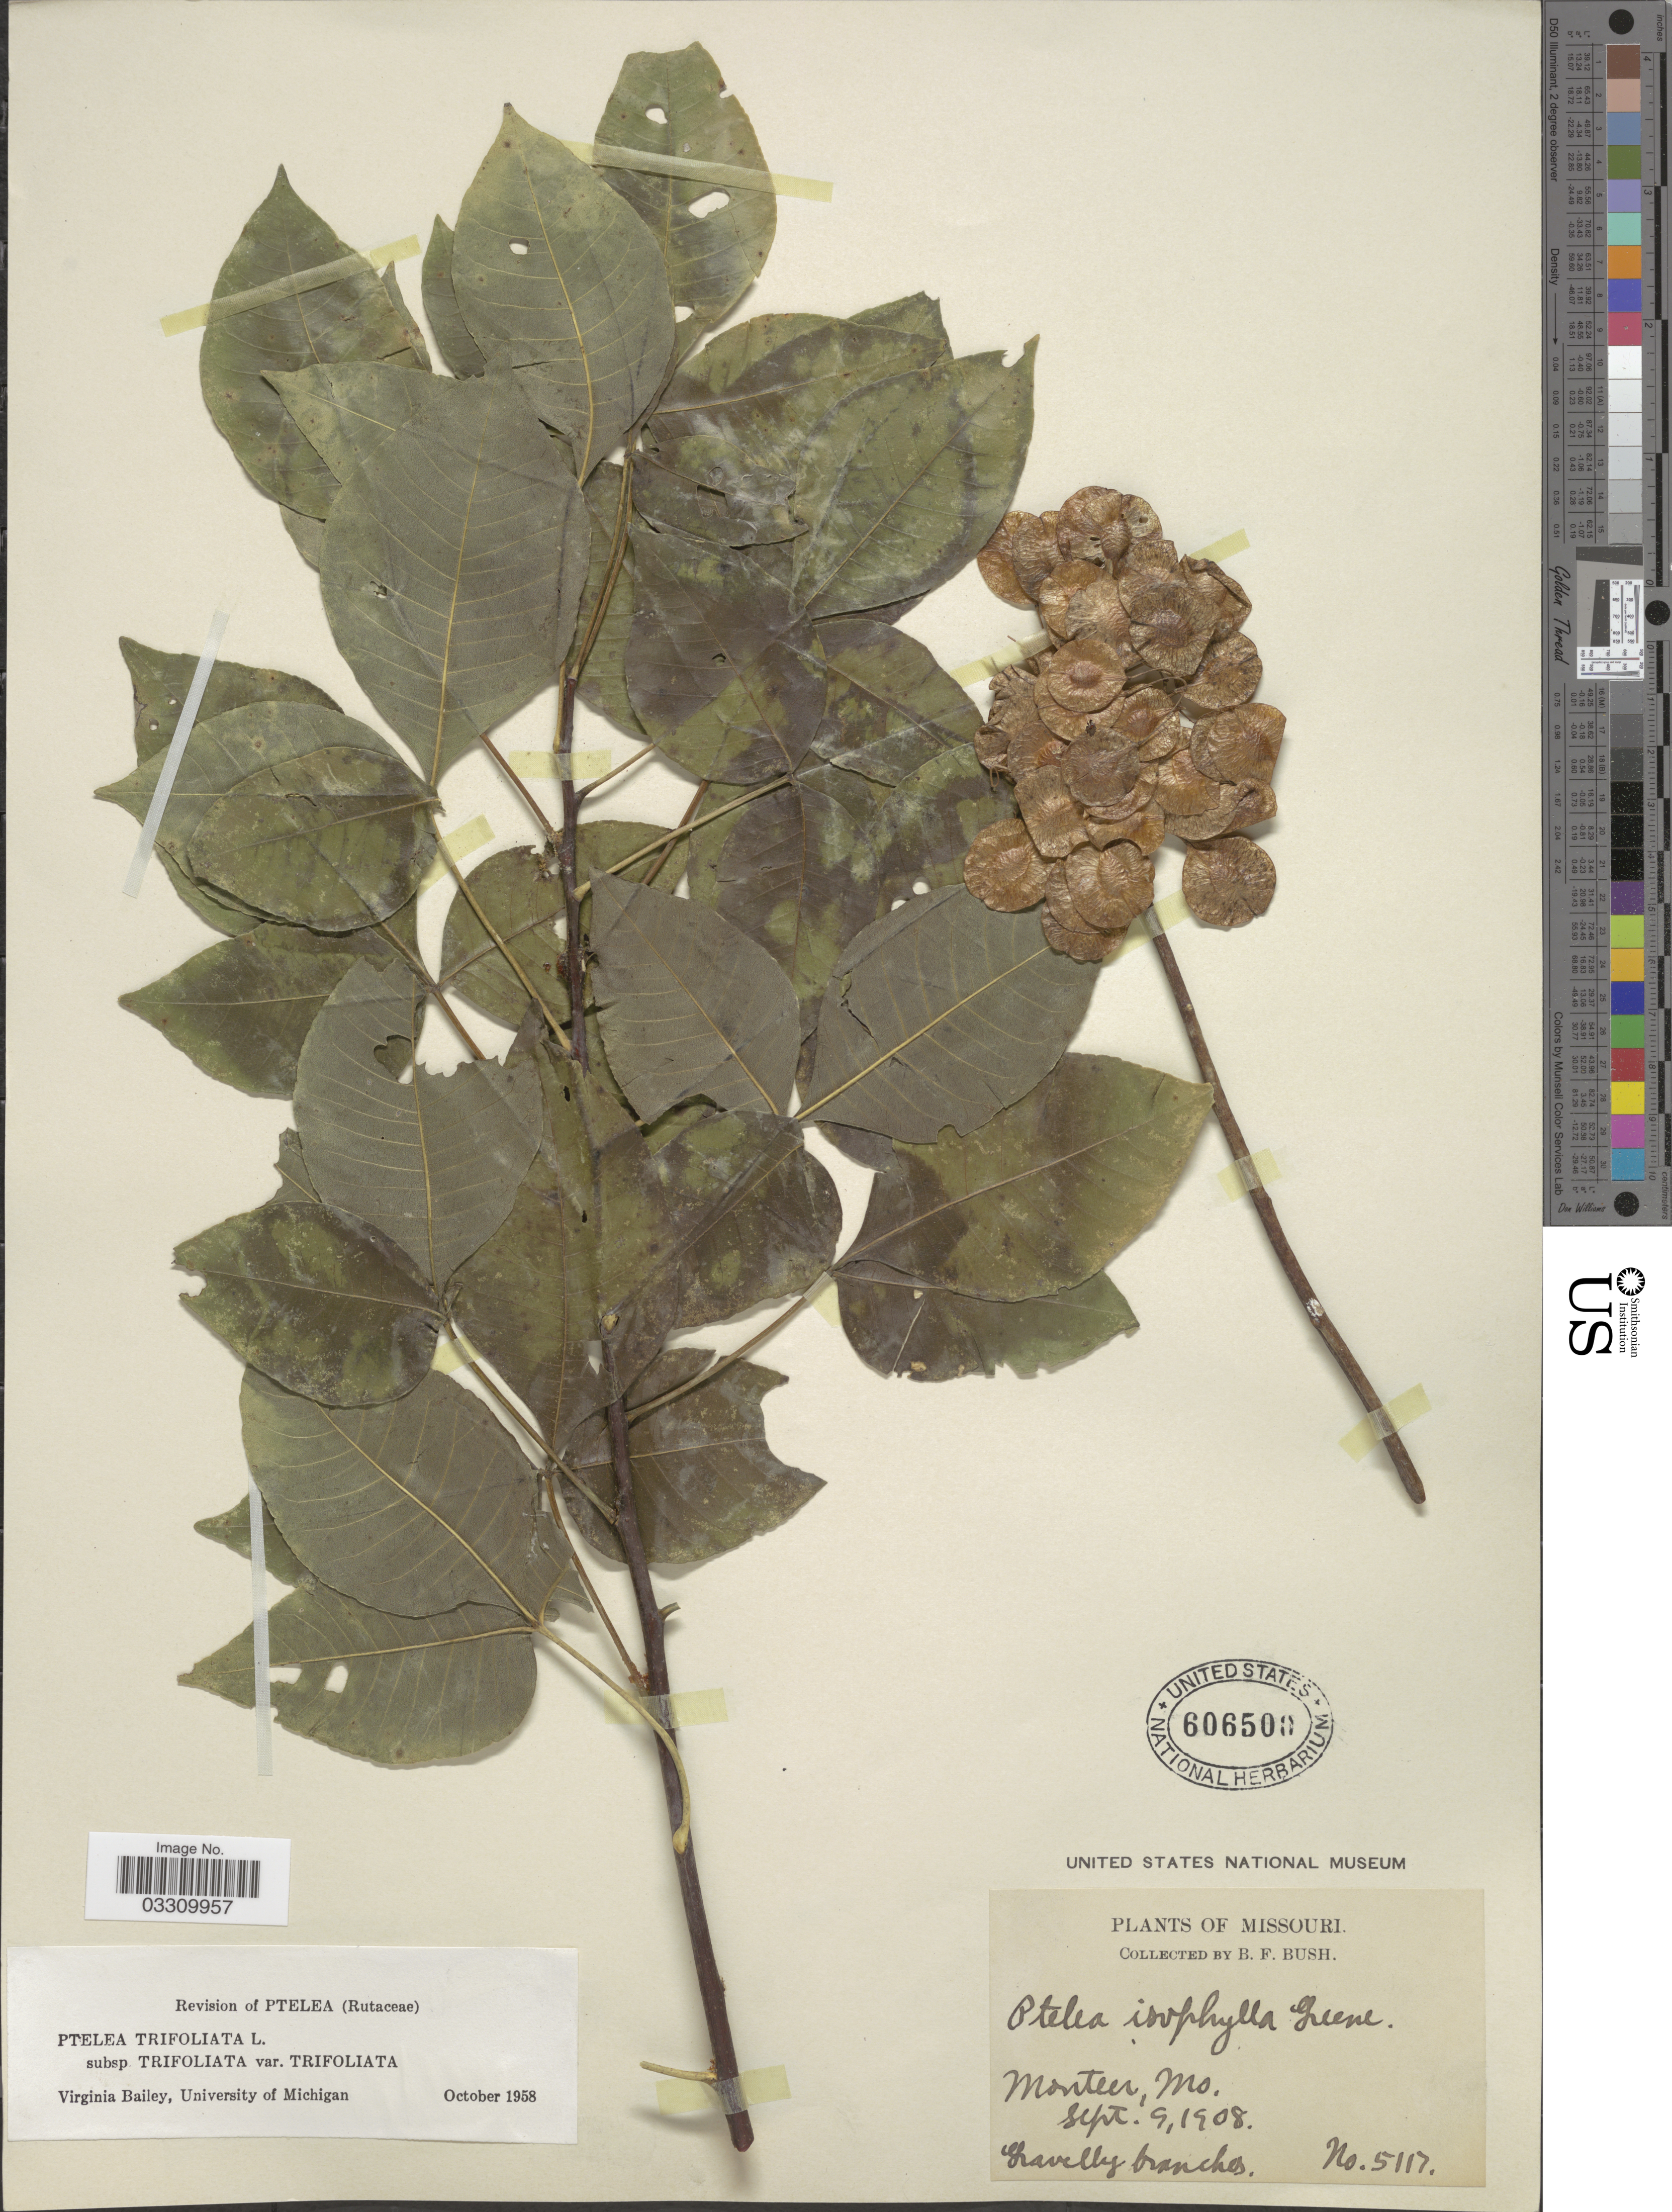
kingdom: Plantae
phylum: Tracheophyta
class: Magnoliopsida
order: Sapindales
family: Rutaceae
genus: Ptelea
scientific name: Ptelea trifoliata var. trifoliata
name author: L.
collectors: B. F. Bush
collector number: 5117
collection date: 1908-09-09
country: United States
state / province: Missouri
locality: Montier.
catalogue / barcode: US 606500